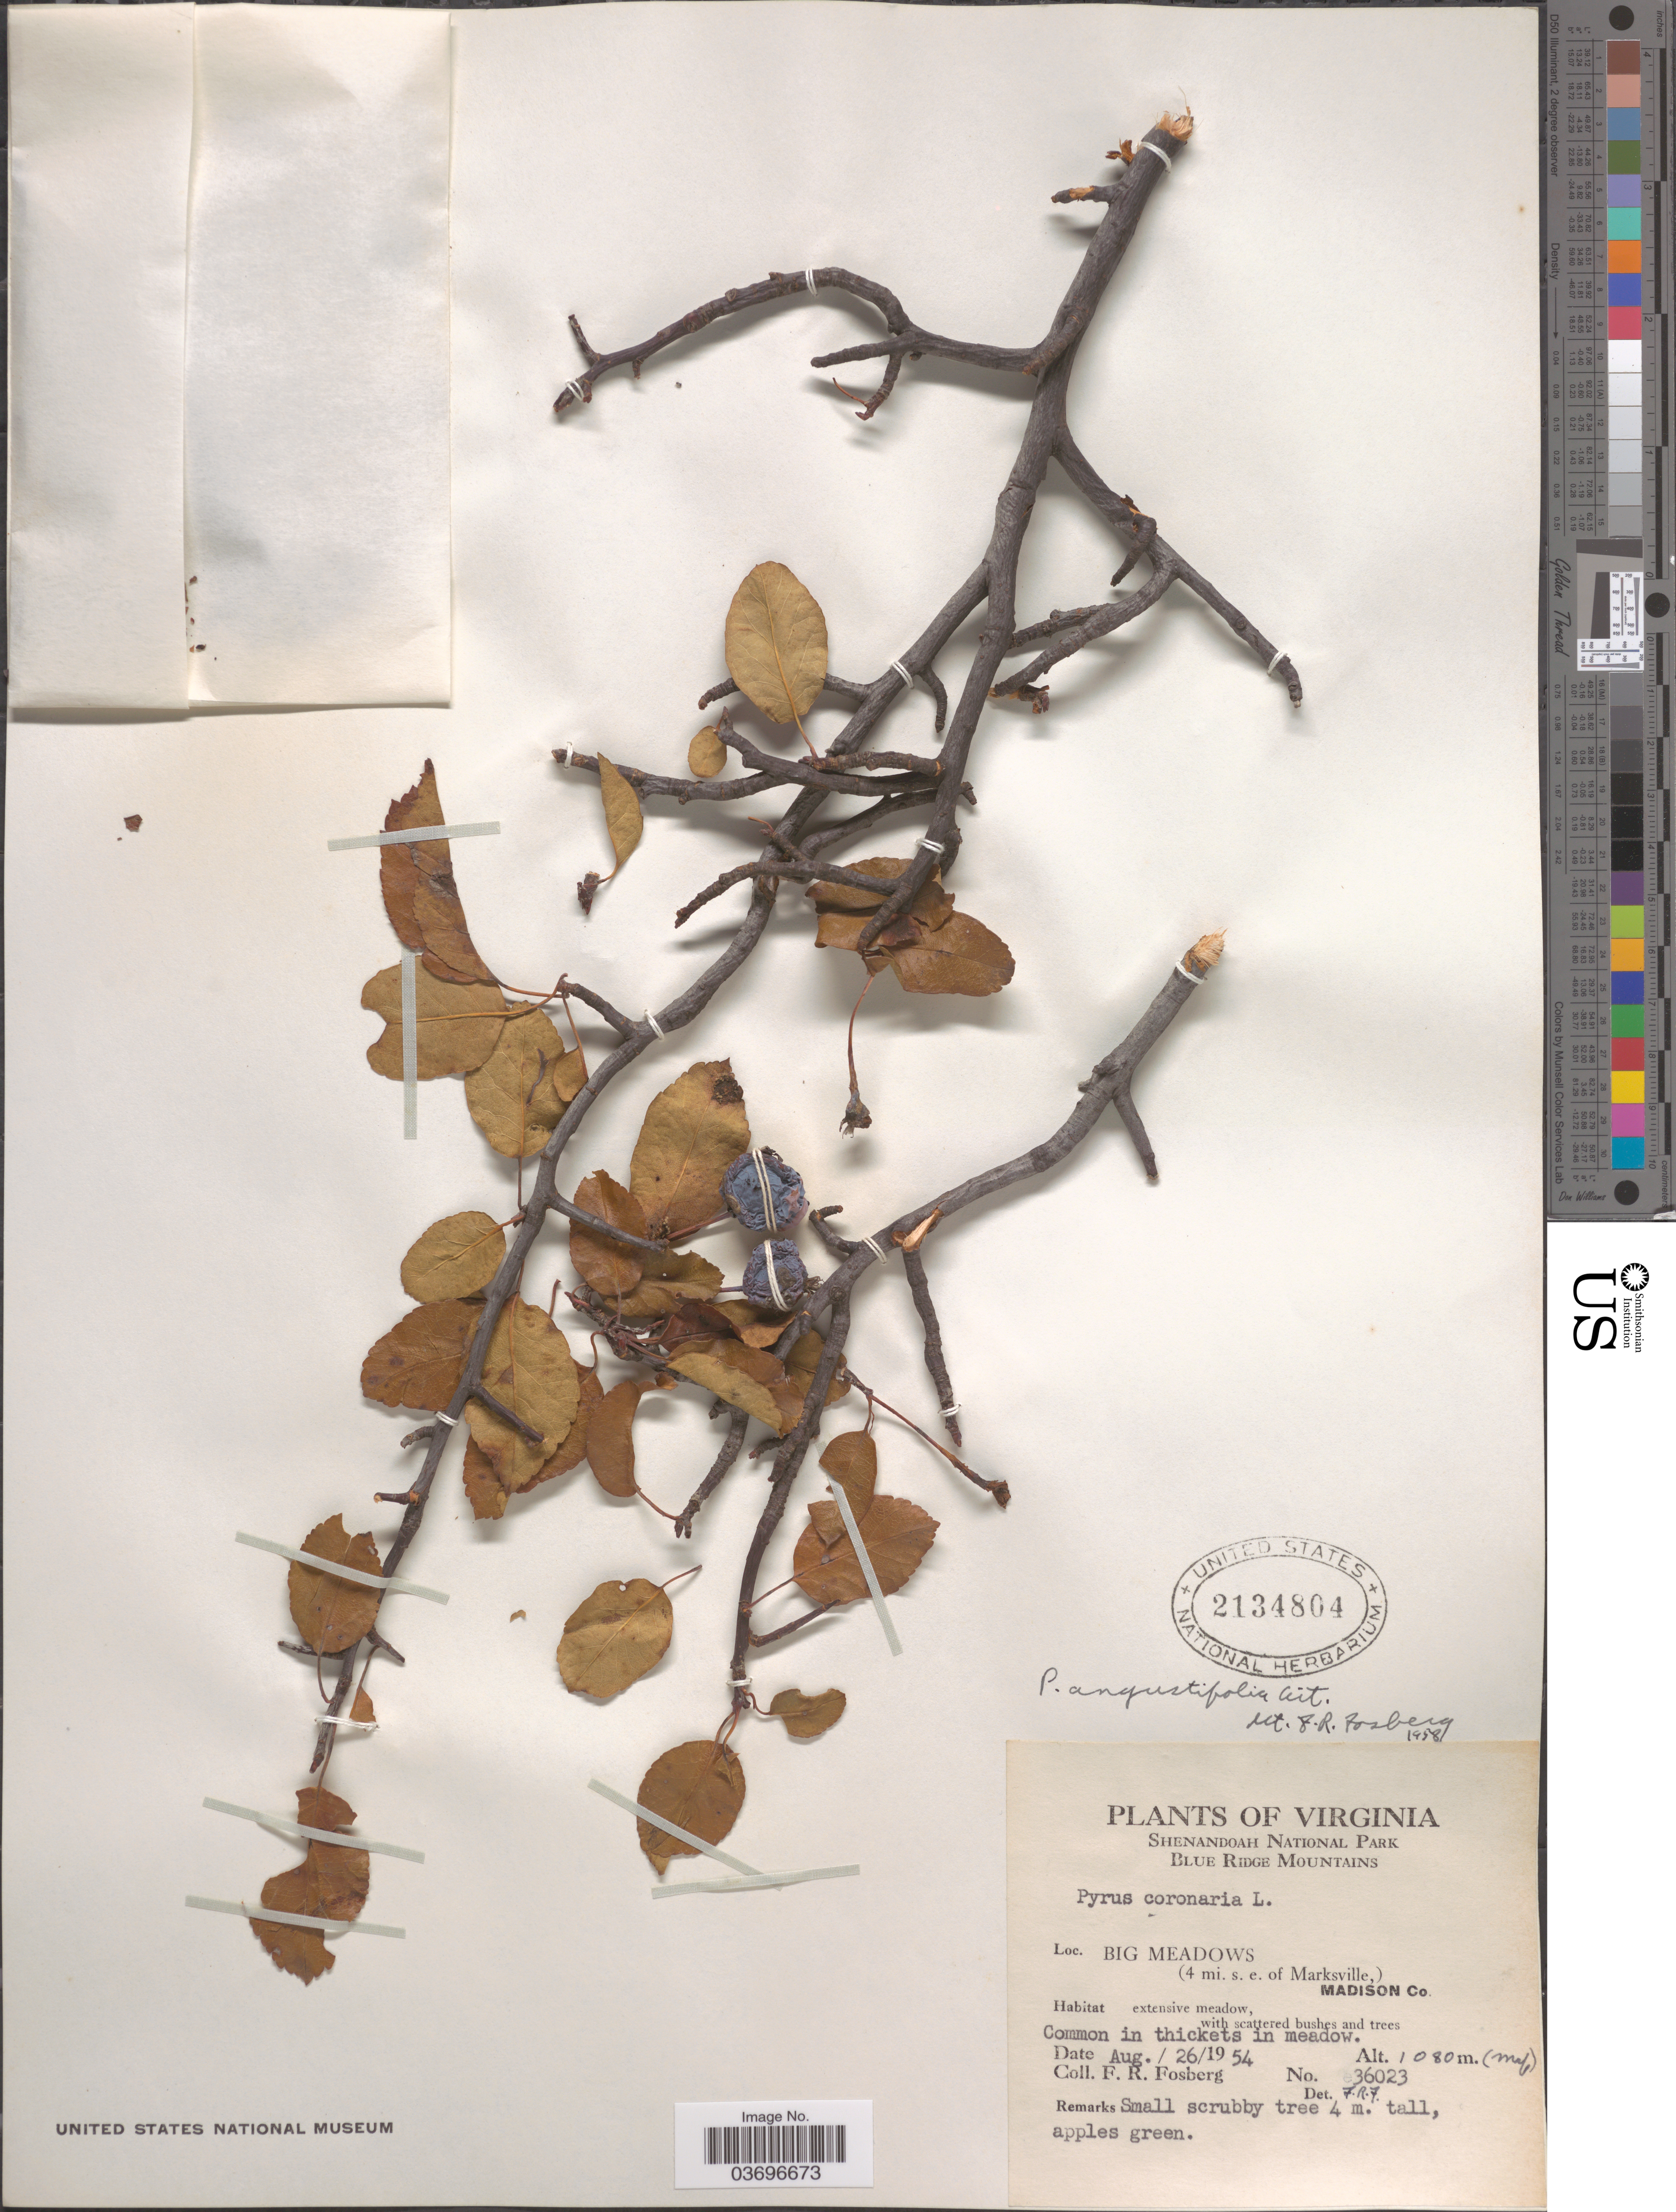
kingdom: Plantae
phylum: Tracheophyta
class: Magnoliopsida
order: Rosales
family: Rosaceae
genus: Malus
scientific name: Malus angustifolia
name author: (Aiton) Michx.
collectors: F. R. Fosberg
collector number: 36023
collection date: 1954-08-26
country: United States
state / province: Virginia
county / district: Madison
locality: Shenandoah National Park. Blue Ridge Mountains. Big Meadows (4 mi. s.e. of Marksville,) Madison Co.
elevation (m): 1080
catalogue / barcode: US 2134804